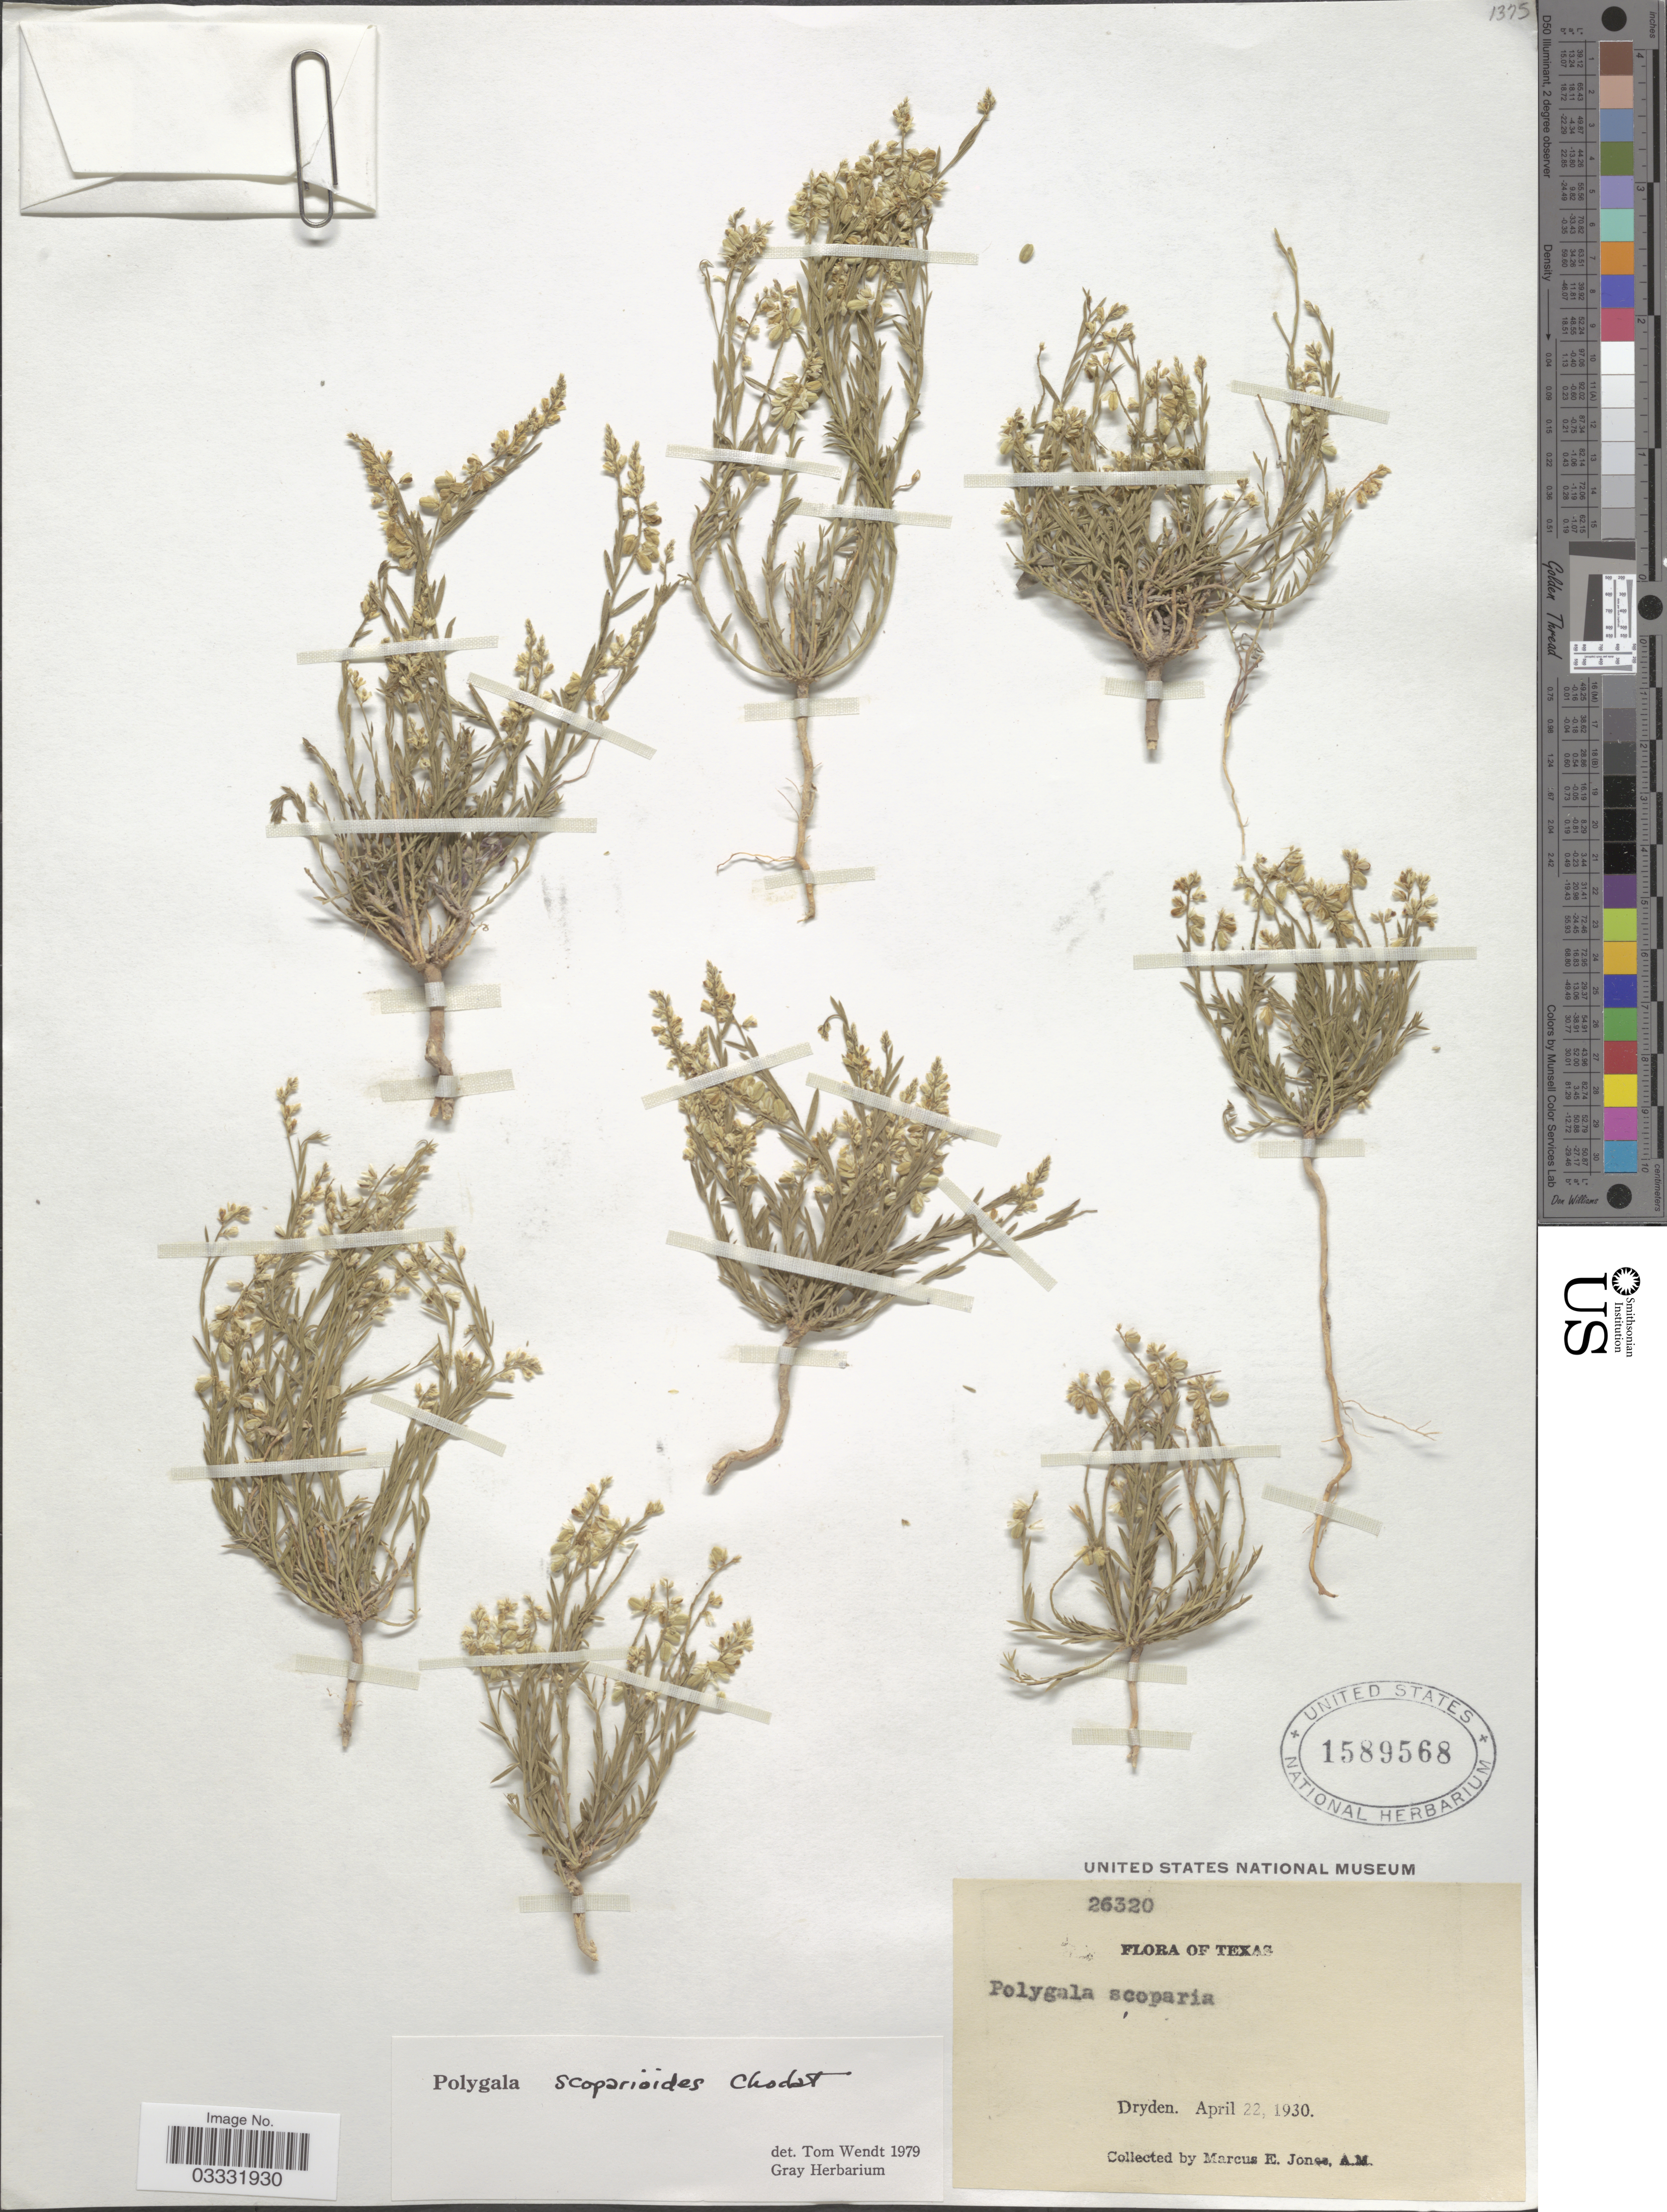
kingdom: Plantae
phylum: Tracheophyta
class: Magnoliopsida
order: Fabales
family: Polygalaceae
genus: Polygala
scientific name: Polygala scoparioides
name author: Chodat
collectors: M. E. Jones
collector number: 26320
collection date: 1930-04-22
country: United States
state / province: Texas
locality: Dryden.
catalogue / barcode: US 1589568